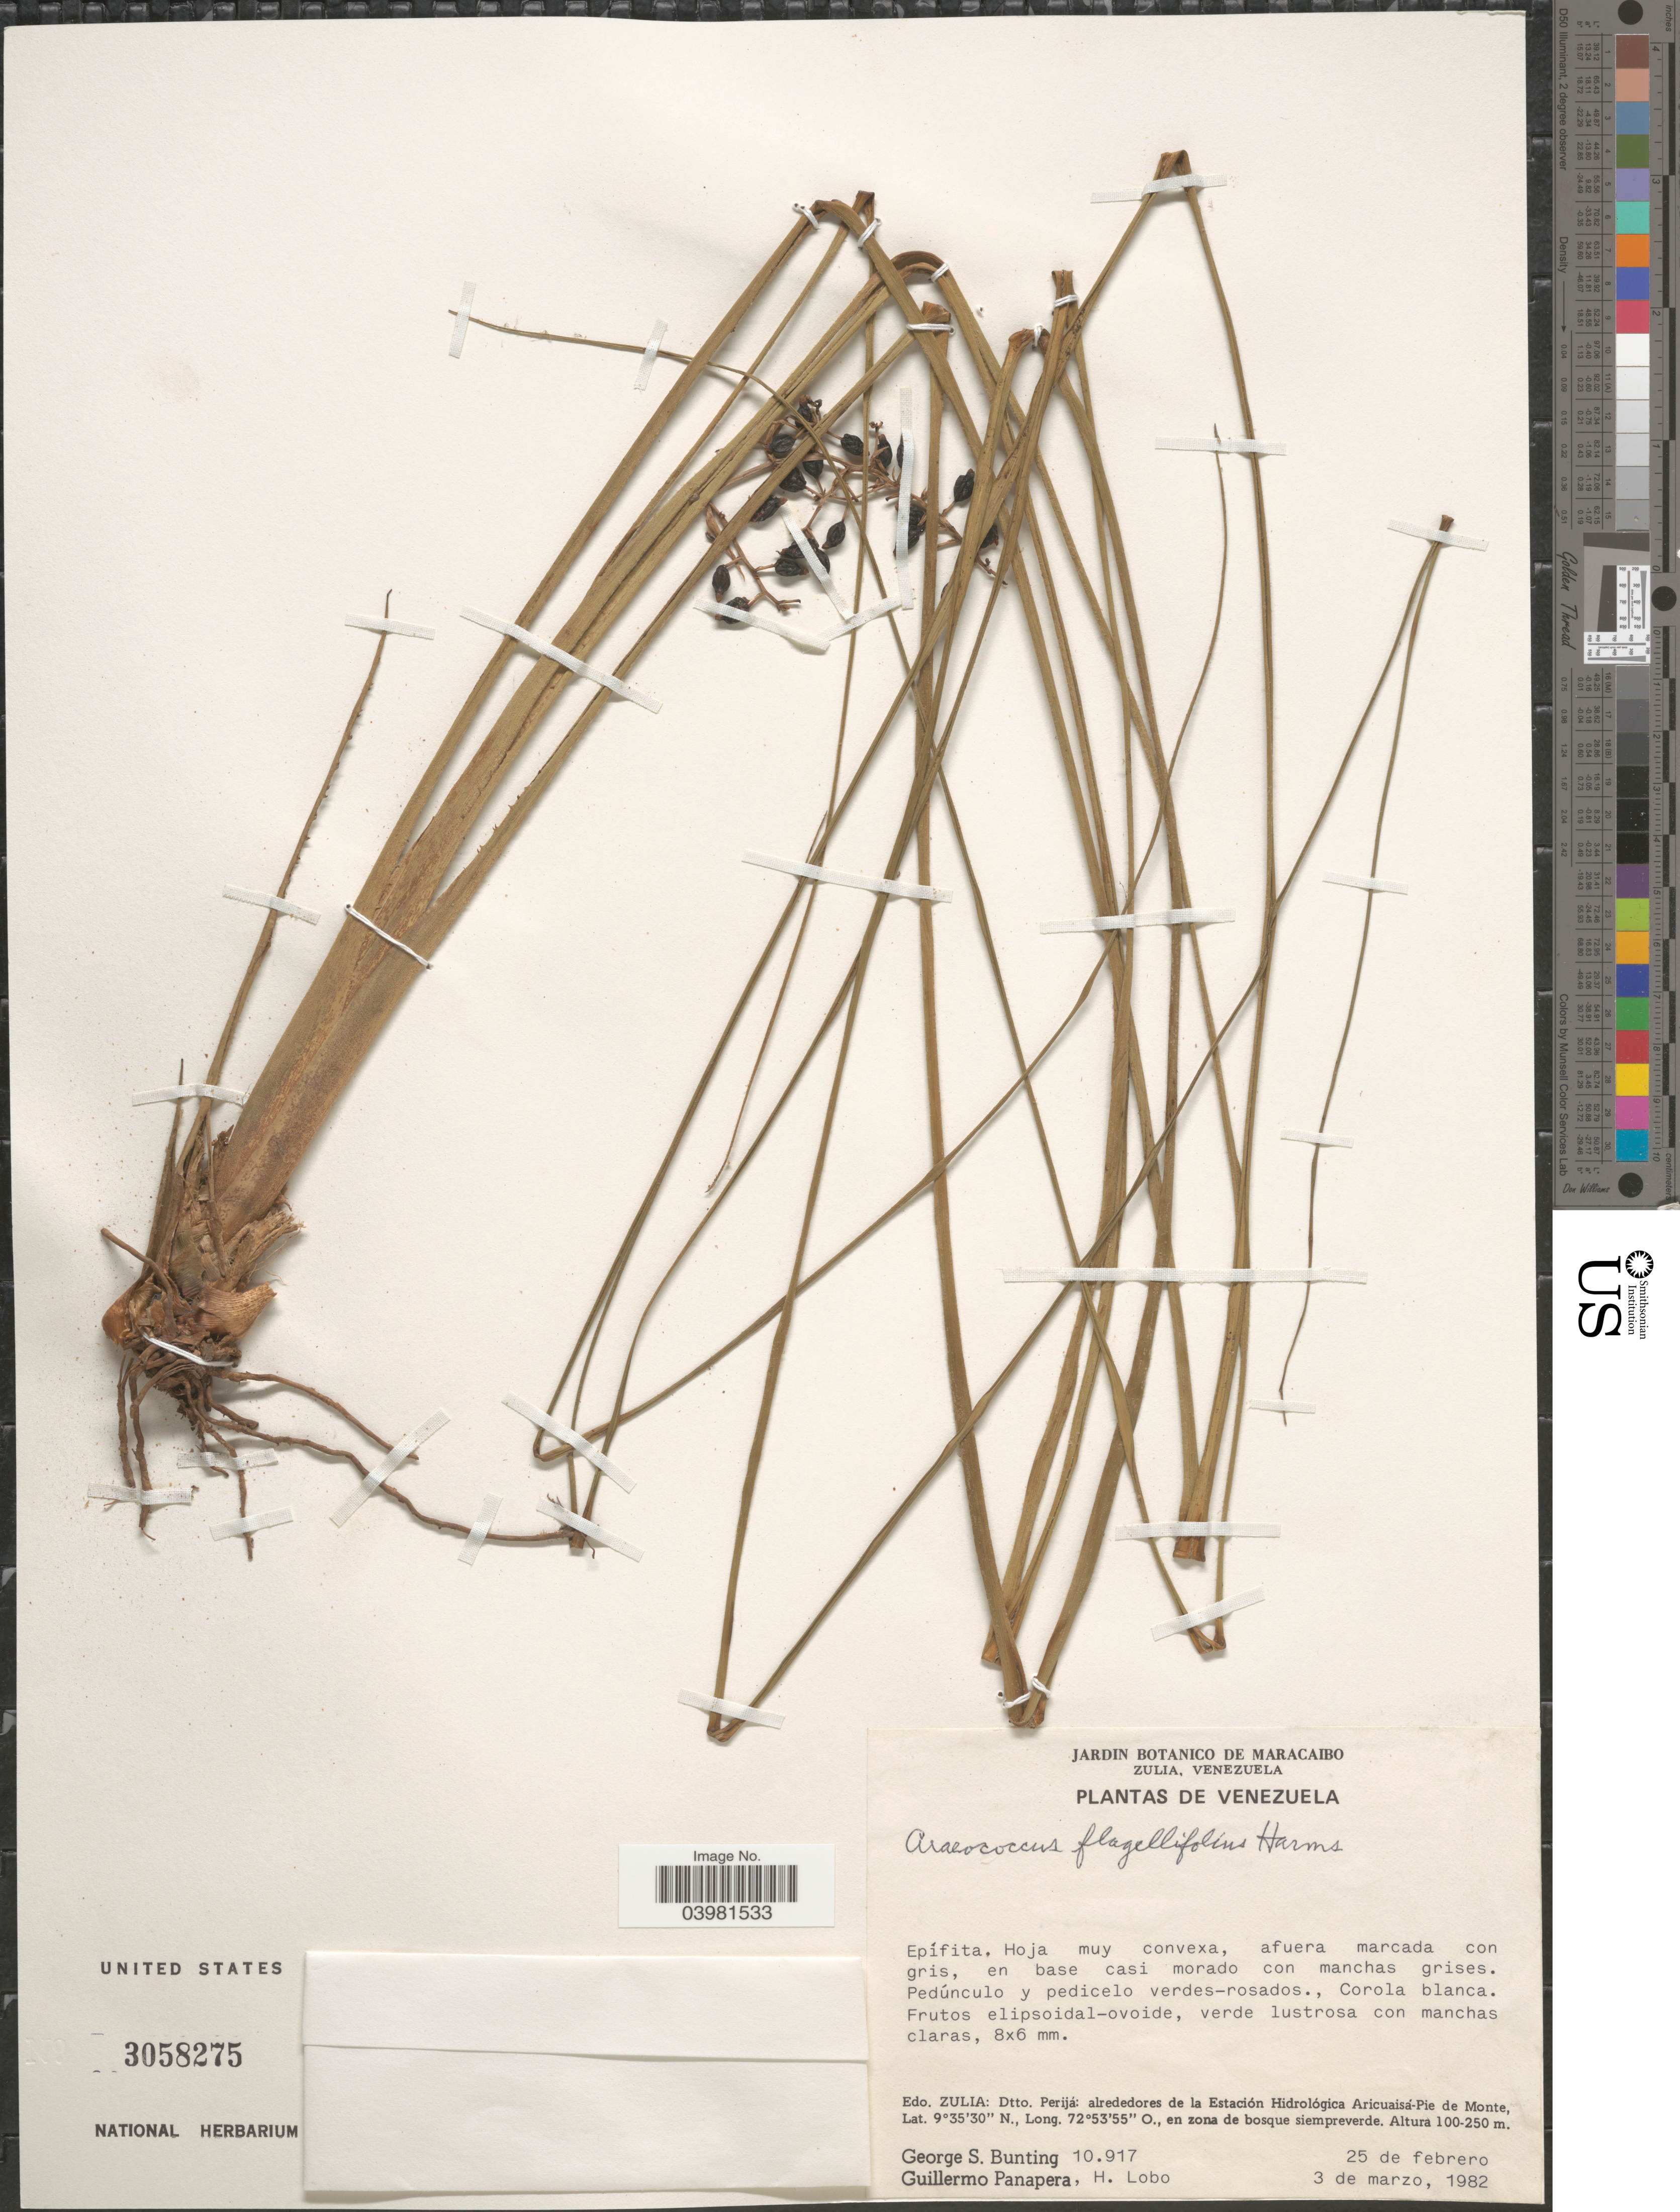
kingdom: Plantae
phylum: Tracheophyta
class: Liliopsida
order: Poales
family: Bromeliaceae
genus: Araeococcus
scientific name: Araeococcus flagellifolius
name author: Harms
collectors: G. S. Bunting, G. Panapera & H. Lobo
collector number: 10917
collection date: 1982-02-25/1982-03-03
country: Venezuela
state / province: Zulia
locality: Dtto. Perijá: alrededores de la Estación Hidrológica Aricuaisá-Pie de Monte, en zona de bosque siempreverde.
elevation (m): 100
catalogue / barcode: US 3058275